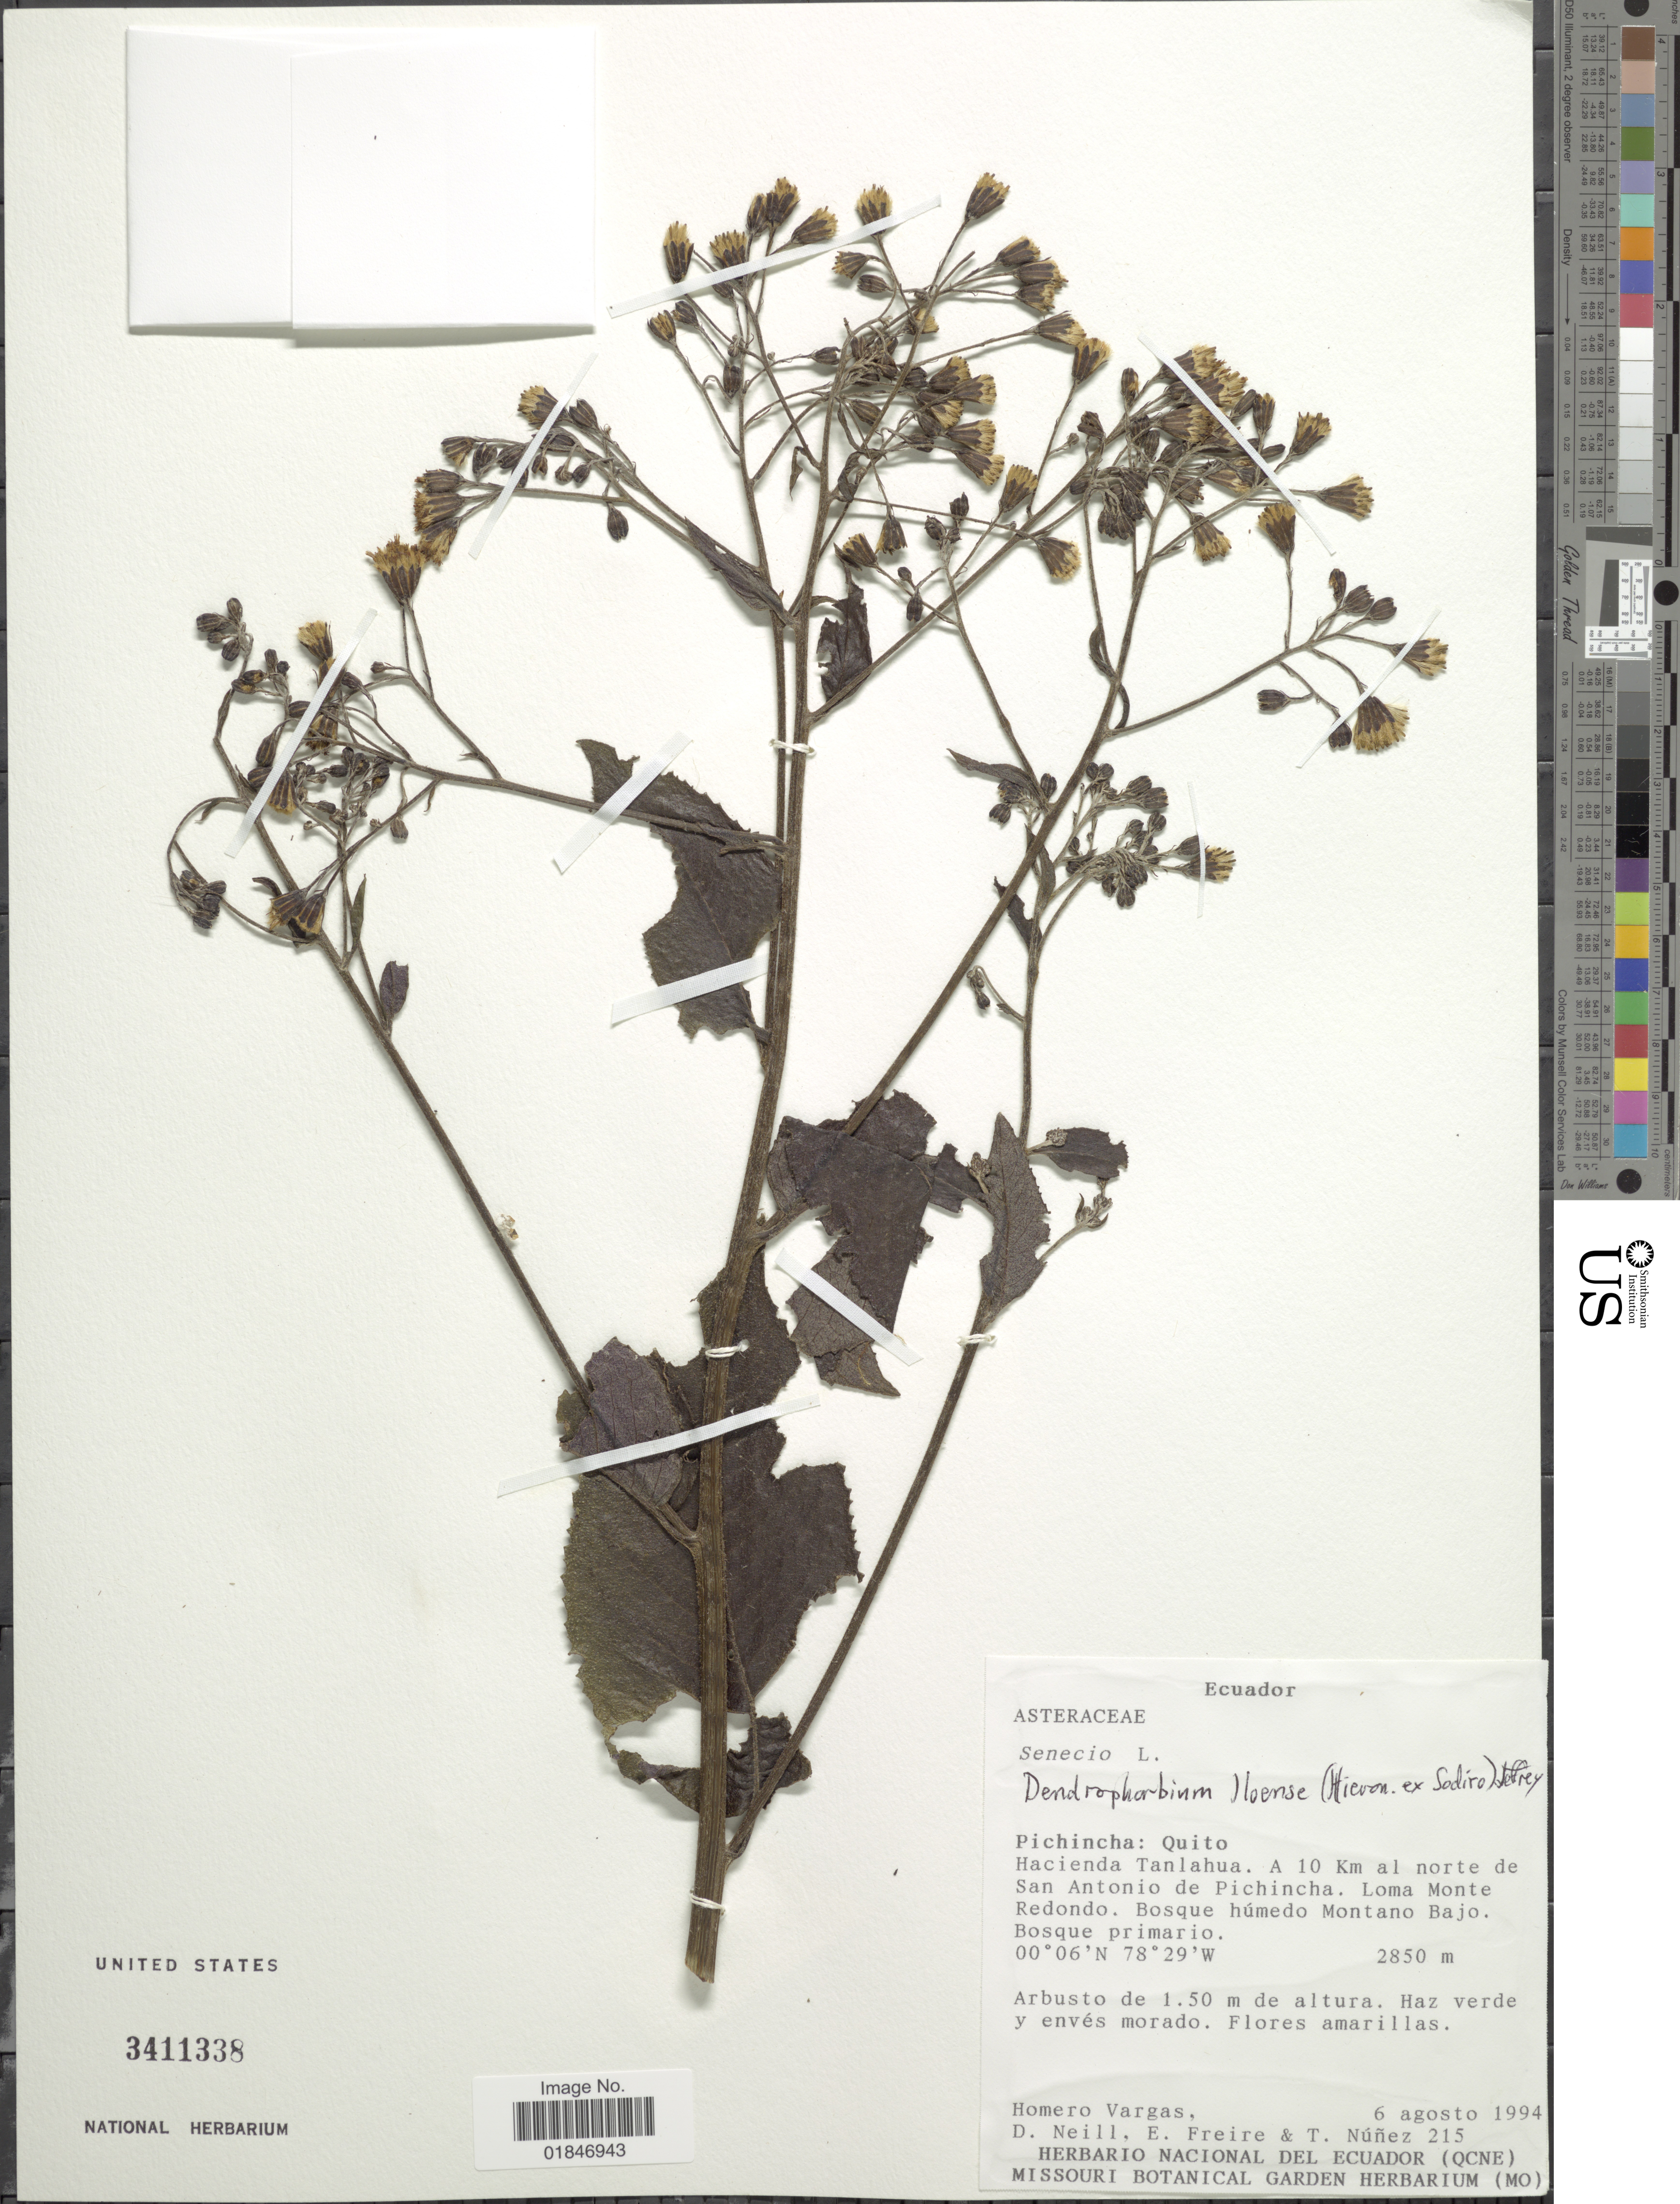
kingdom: Plantae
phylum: Tracheophyta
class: Magnoliopsida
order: Asterales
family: Asteraceae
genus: Dendrophorbium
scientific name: Dendrophorbium iloense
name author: (Hieron.) C. Jeffrey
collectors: H. Vargas, D. Neill, E. Freire & T. Núñez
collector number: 215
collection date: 1994-08-06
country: Ecuador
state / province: Pichincha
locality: Pichincha: Quito, Hacienda Tanlahua. A 10 Km al norte de San Anton de Pichincha. Loma Monte Redondo.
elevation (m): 2850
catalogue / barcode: US 3411338